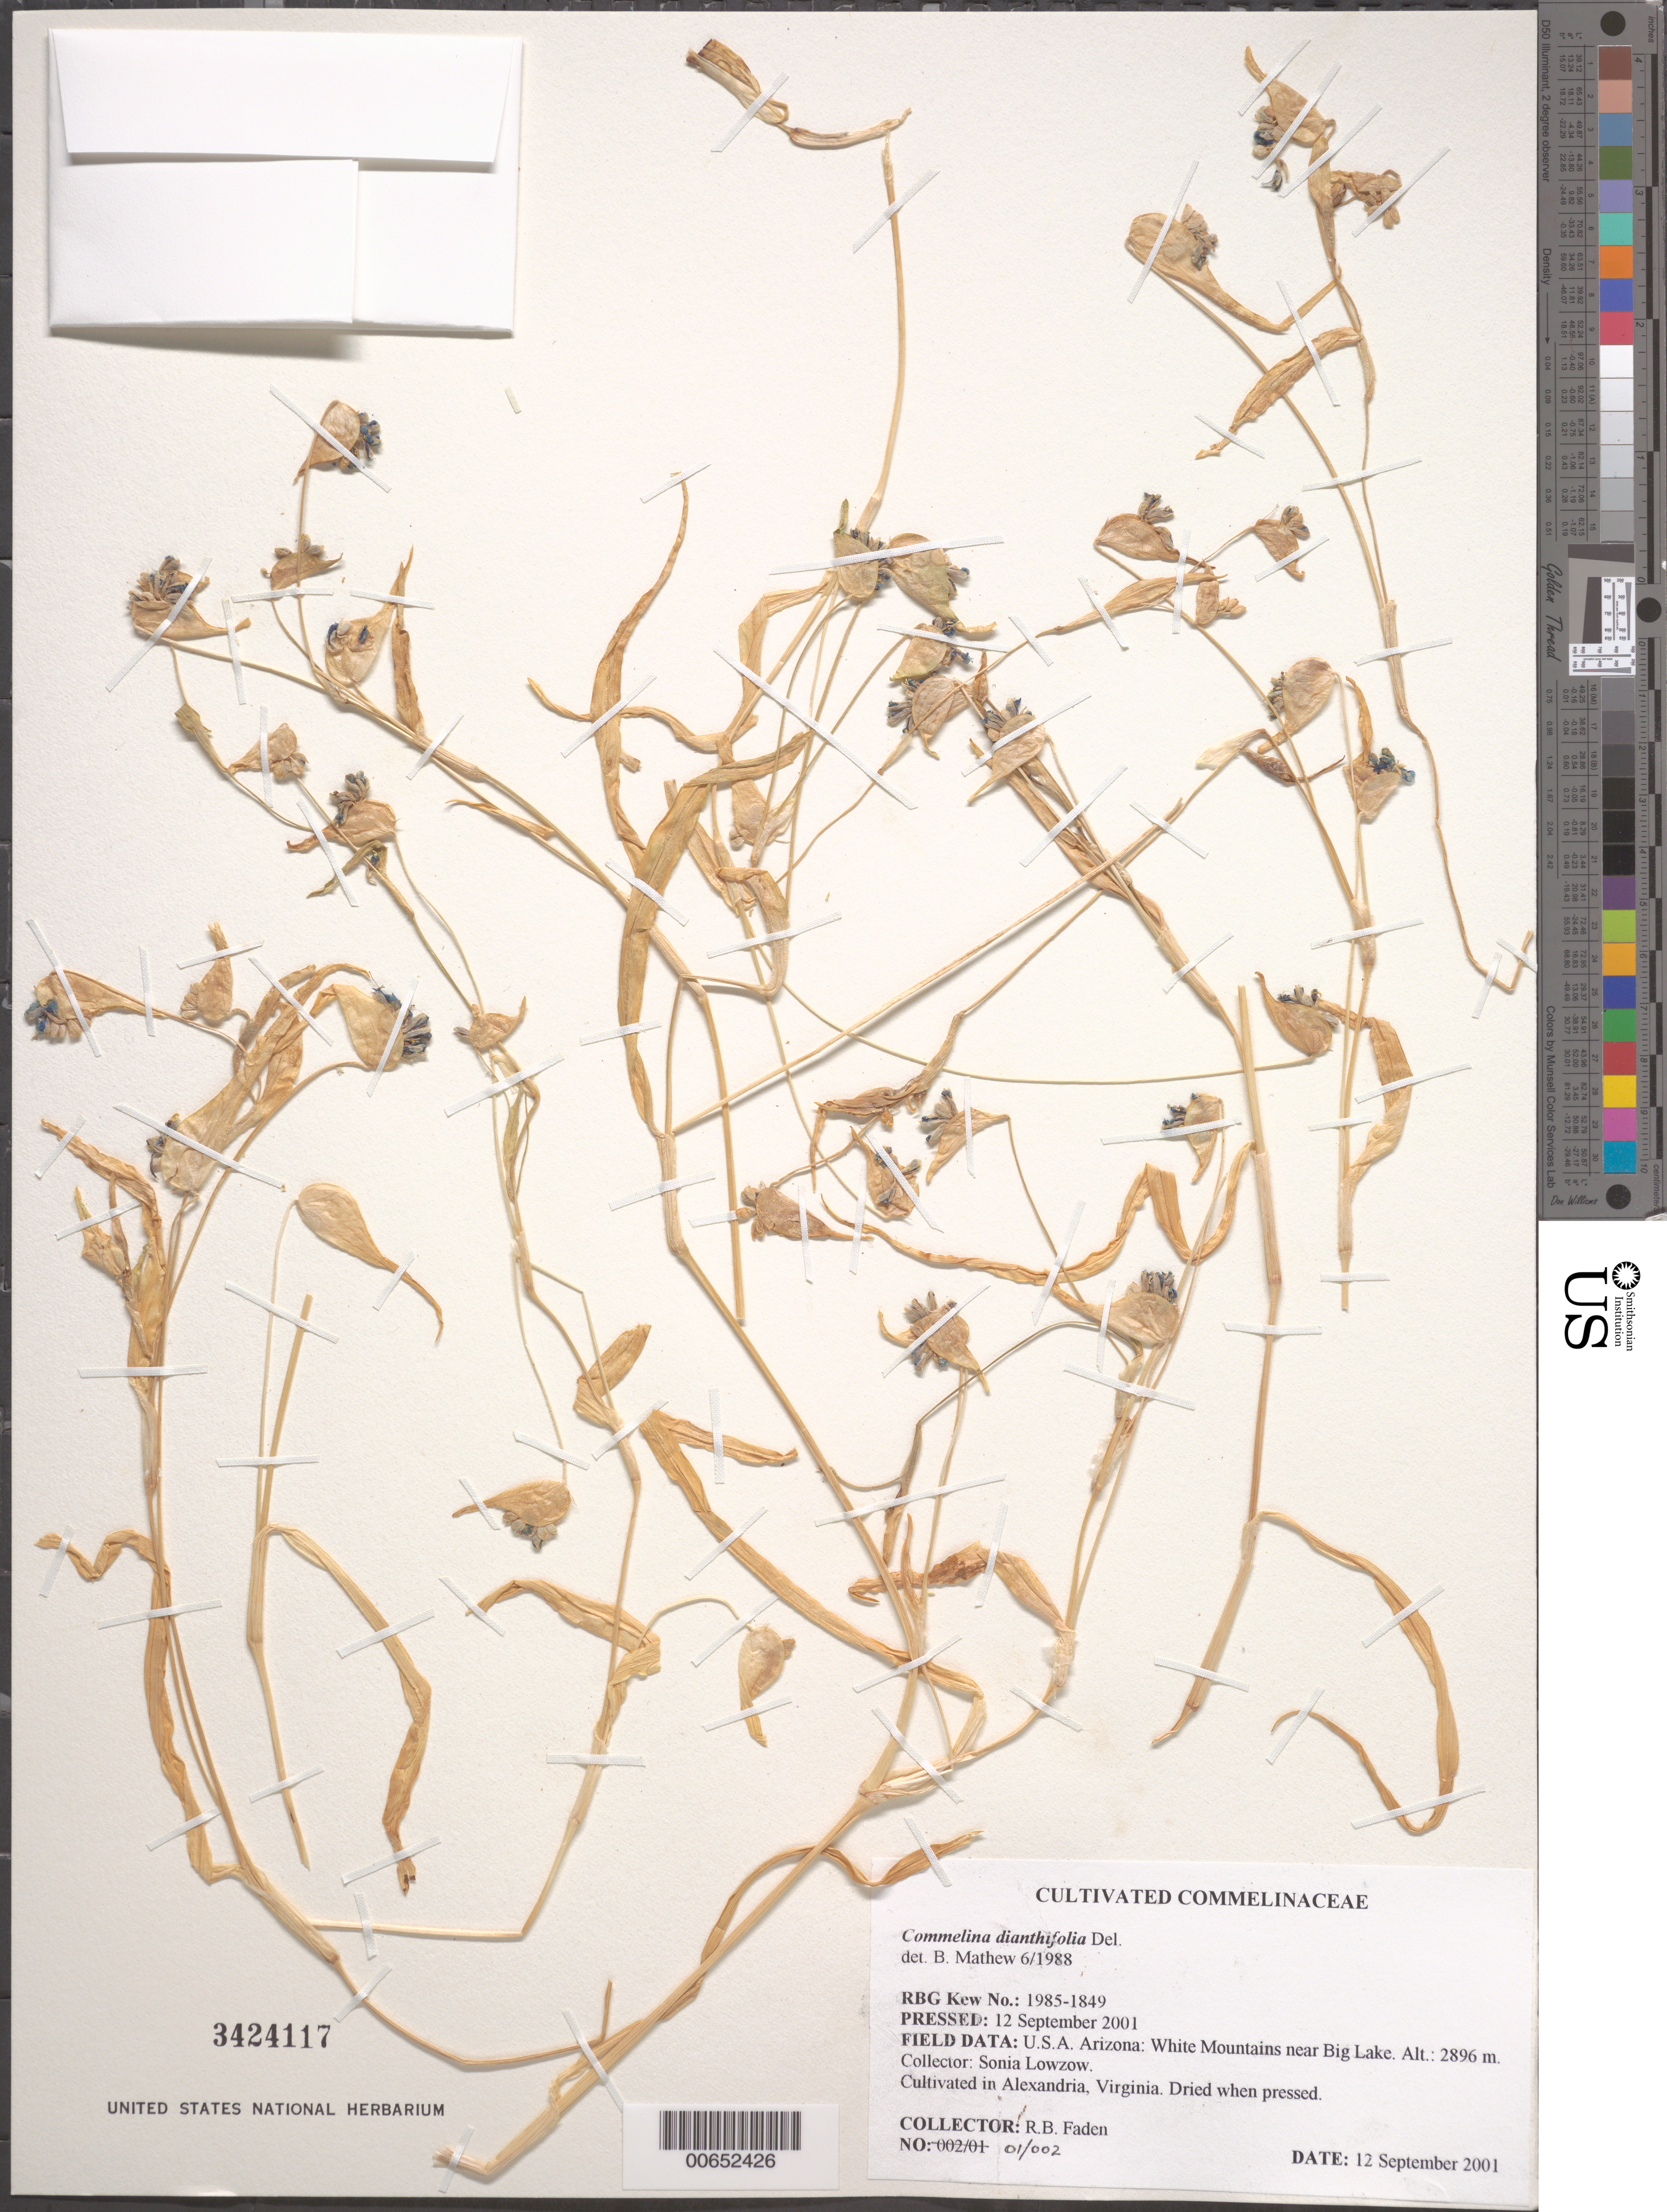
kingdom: Plantae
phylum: Tracheophyta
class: Liliopsida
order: Commelinales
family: Commelinaceae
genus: Commelina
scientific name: Commelina dianthifolia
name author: Redouté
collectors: R. B. Faden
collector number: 01/002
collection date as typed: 12 Sep 2001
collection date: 2001-09-12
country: United States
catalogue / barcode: US 3424117